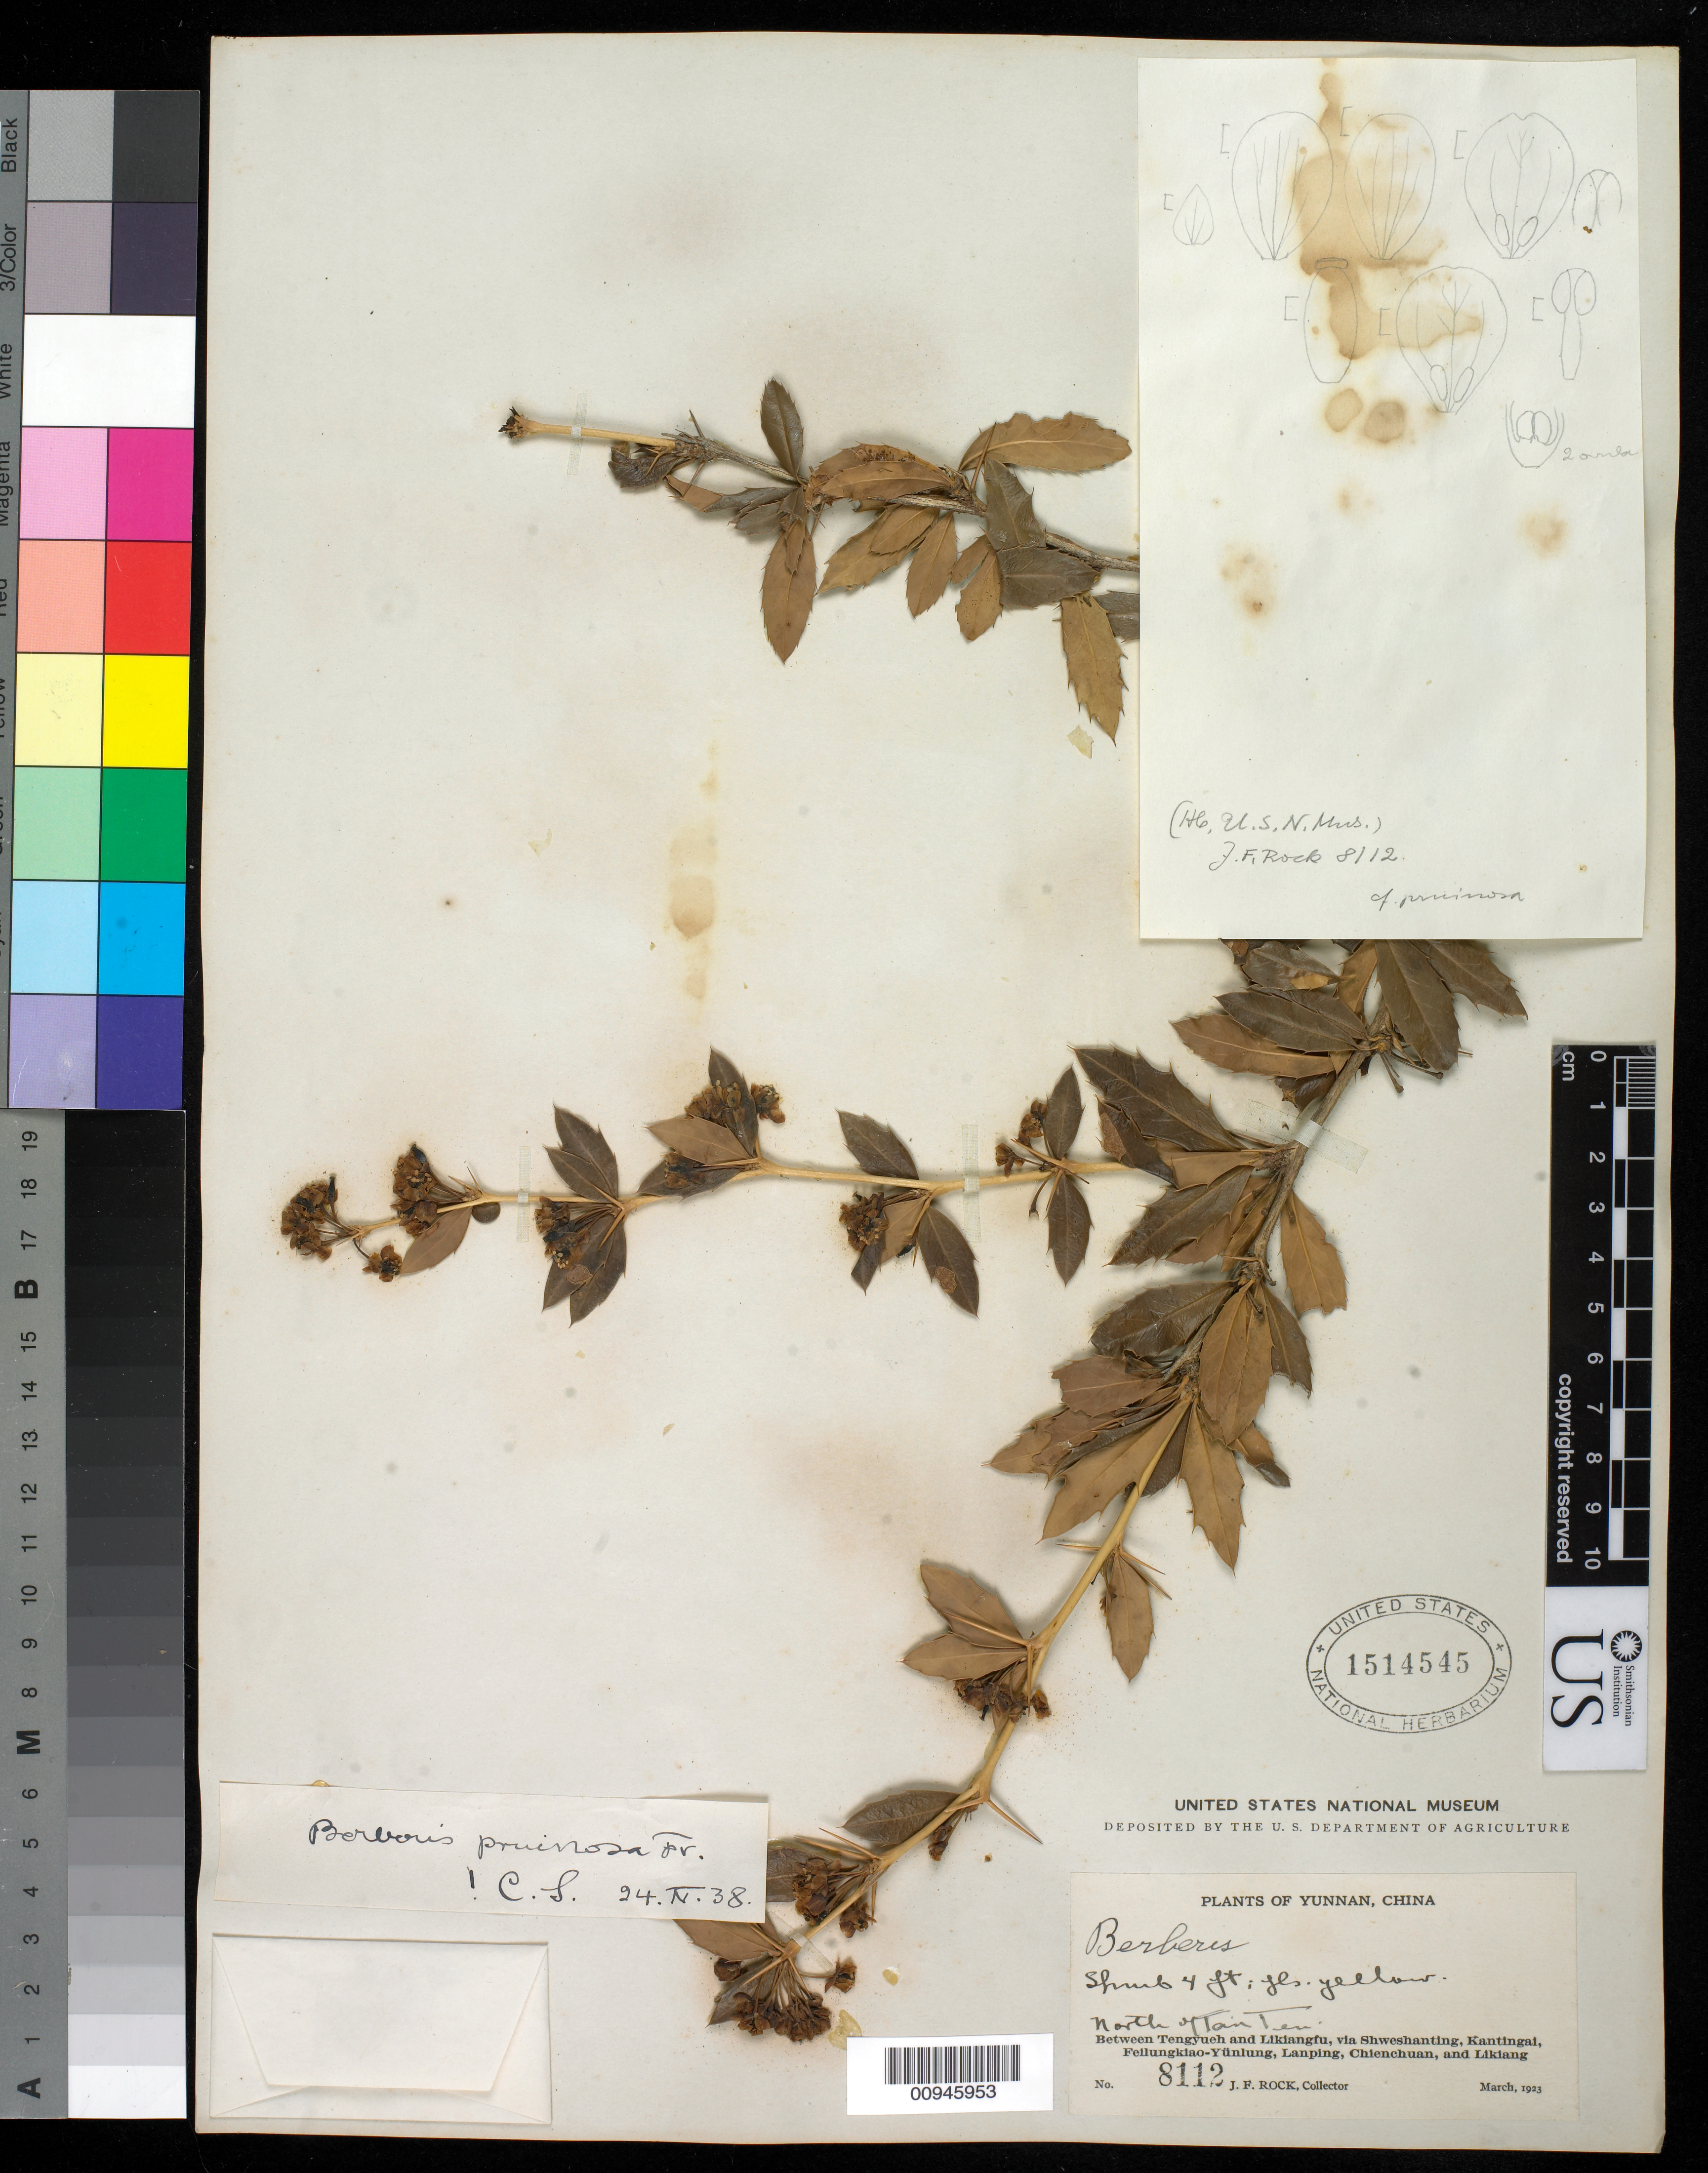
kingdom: Plantae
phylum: Tracheophyta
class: Magnoliopsida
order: Ranunculales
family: Berberidaceae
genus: Berberis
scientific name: Berberis pruinosa var. vitridifolia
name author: C. K. Schneider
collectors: J. F. Rock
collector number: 8112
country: China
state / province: Yunnan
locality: N of Tan Tin, beteeen Tengyueh and Likiangfu, via Shweshanting, Kantingal, Fellungkiao-Yunlung, Lanping, Chienchuan and Laikiang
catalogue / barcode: US 1514545